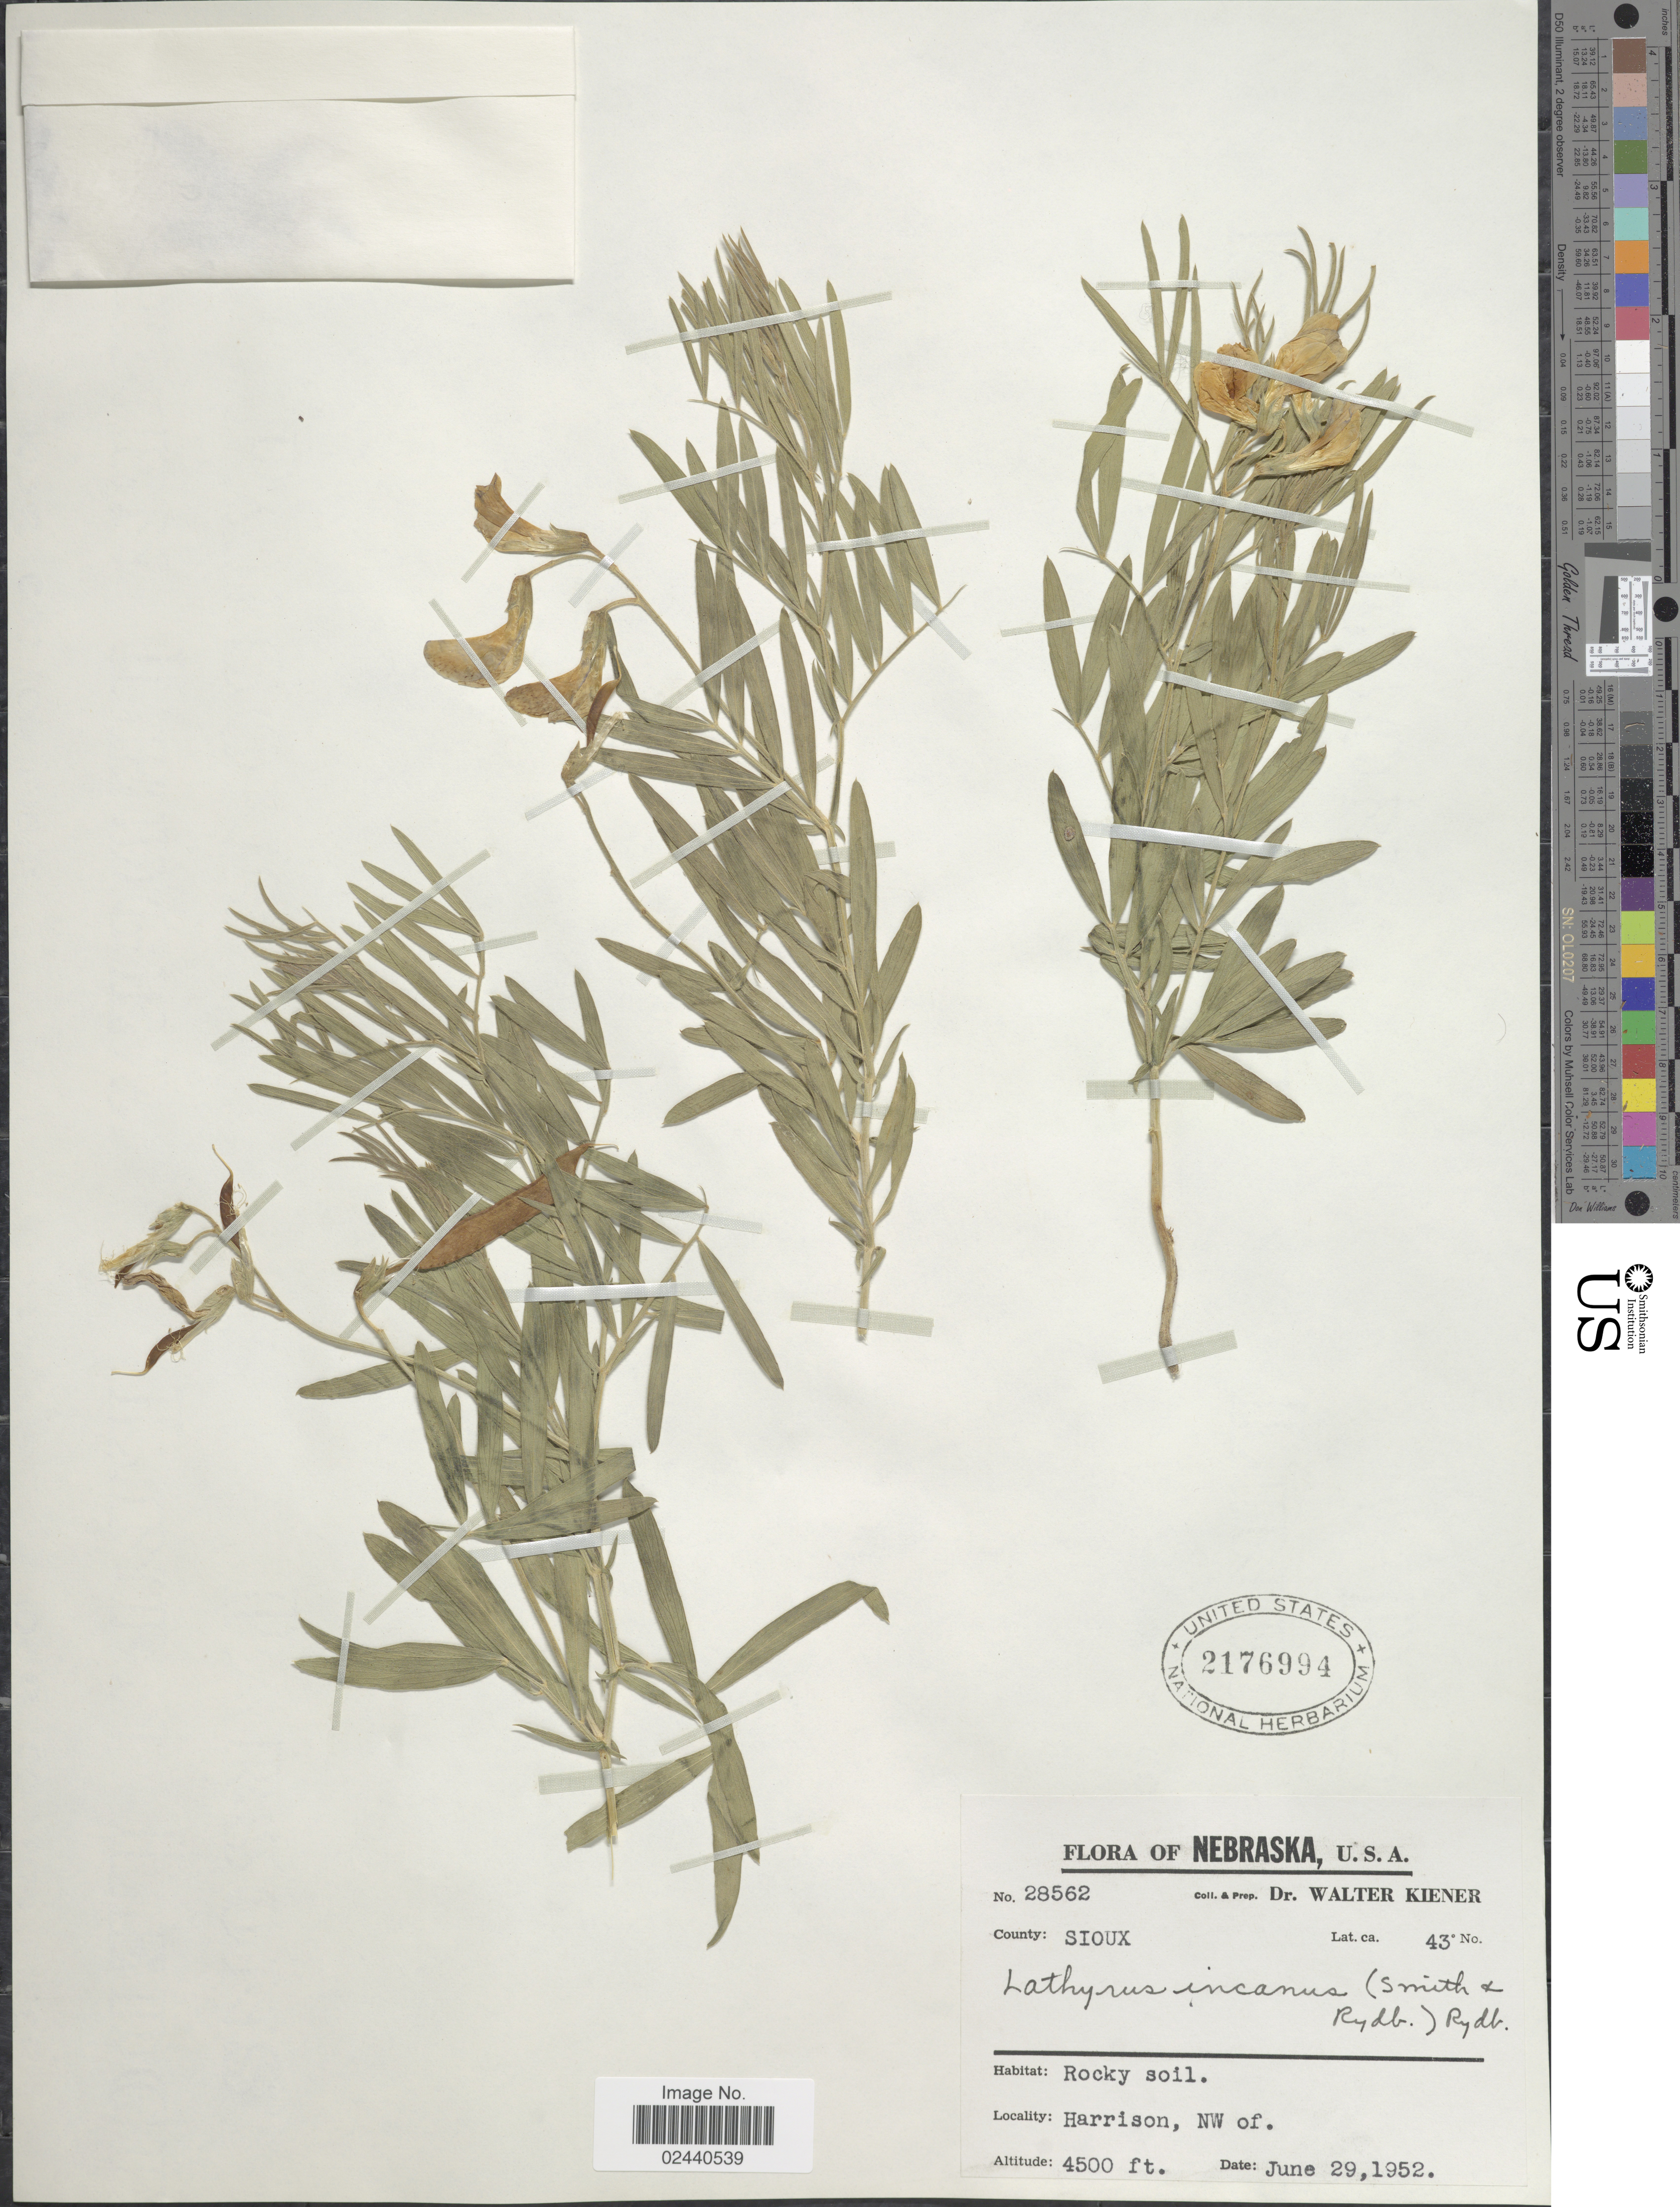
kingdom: Plantae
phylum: Tracheophyta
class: Magnoliopsida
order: Fabales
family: Fabaceae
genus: Lathyrus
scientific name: Lathyrus incanus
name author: (J.G. Sm. & Rydb.) Rydb.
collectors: W. Kiener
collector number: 28562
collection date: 1952-06-29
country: United States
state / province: Nebraska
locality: County: Sioux. Harrison, NW of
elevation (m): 1372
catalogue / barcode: US 2176994